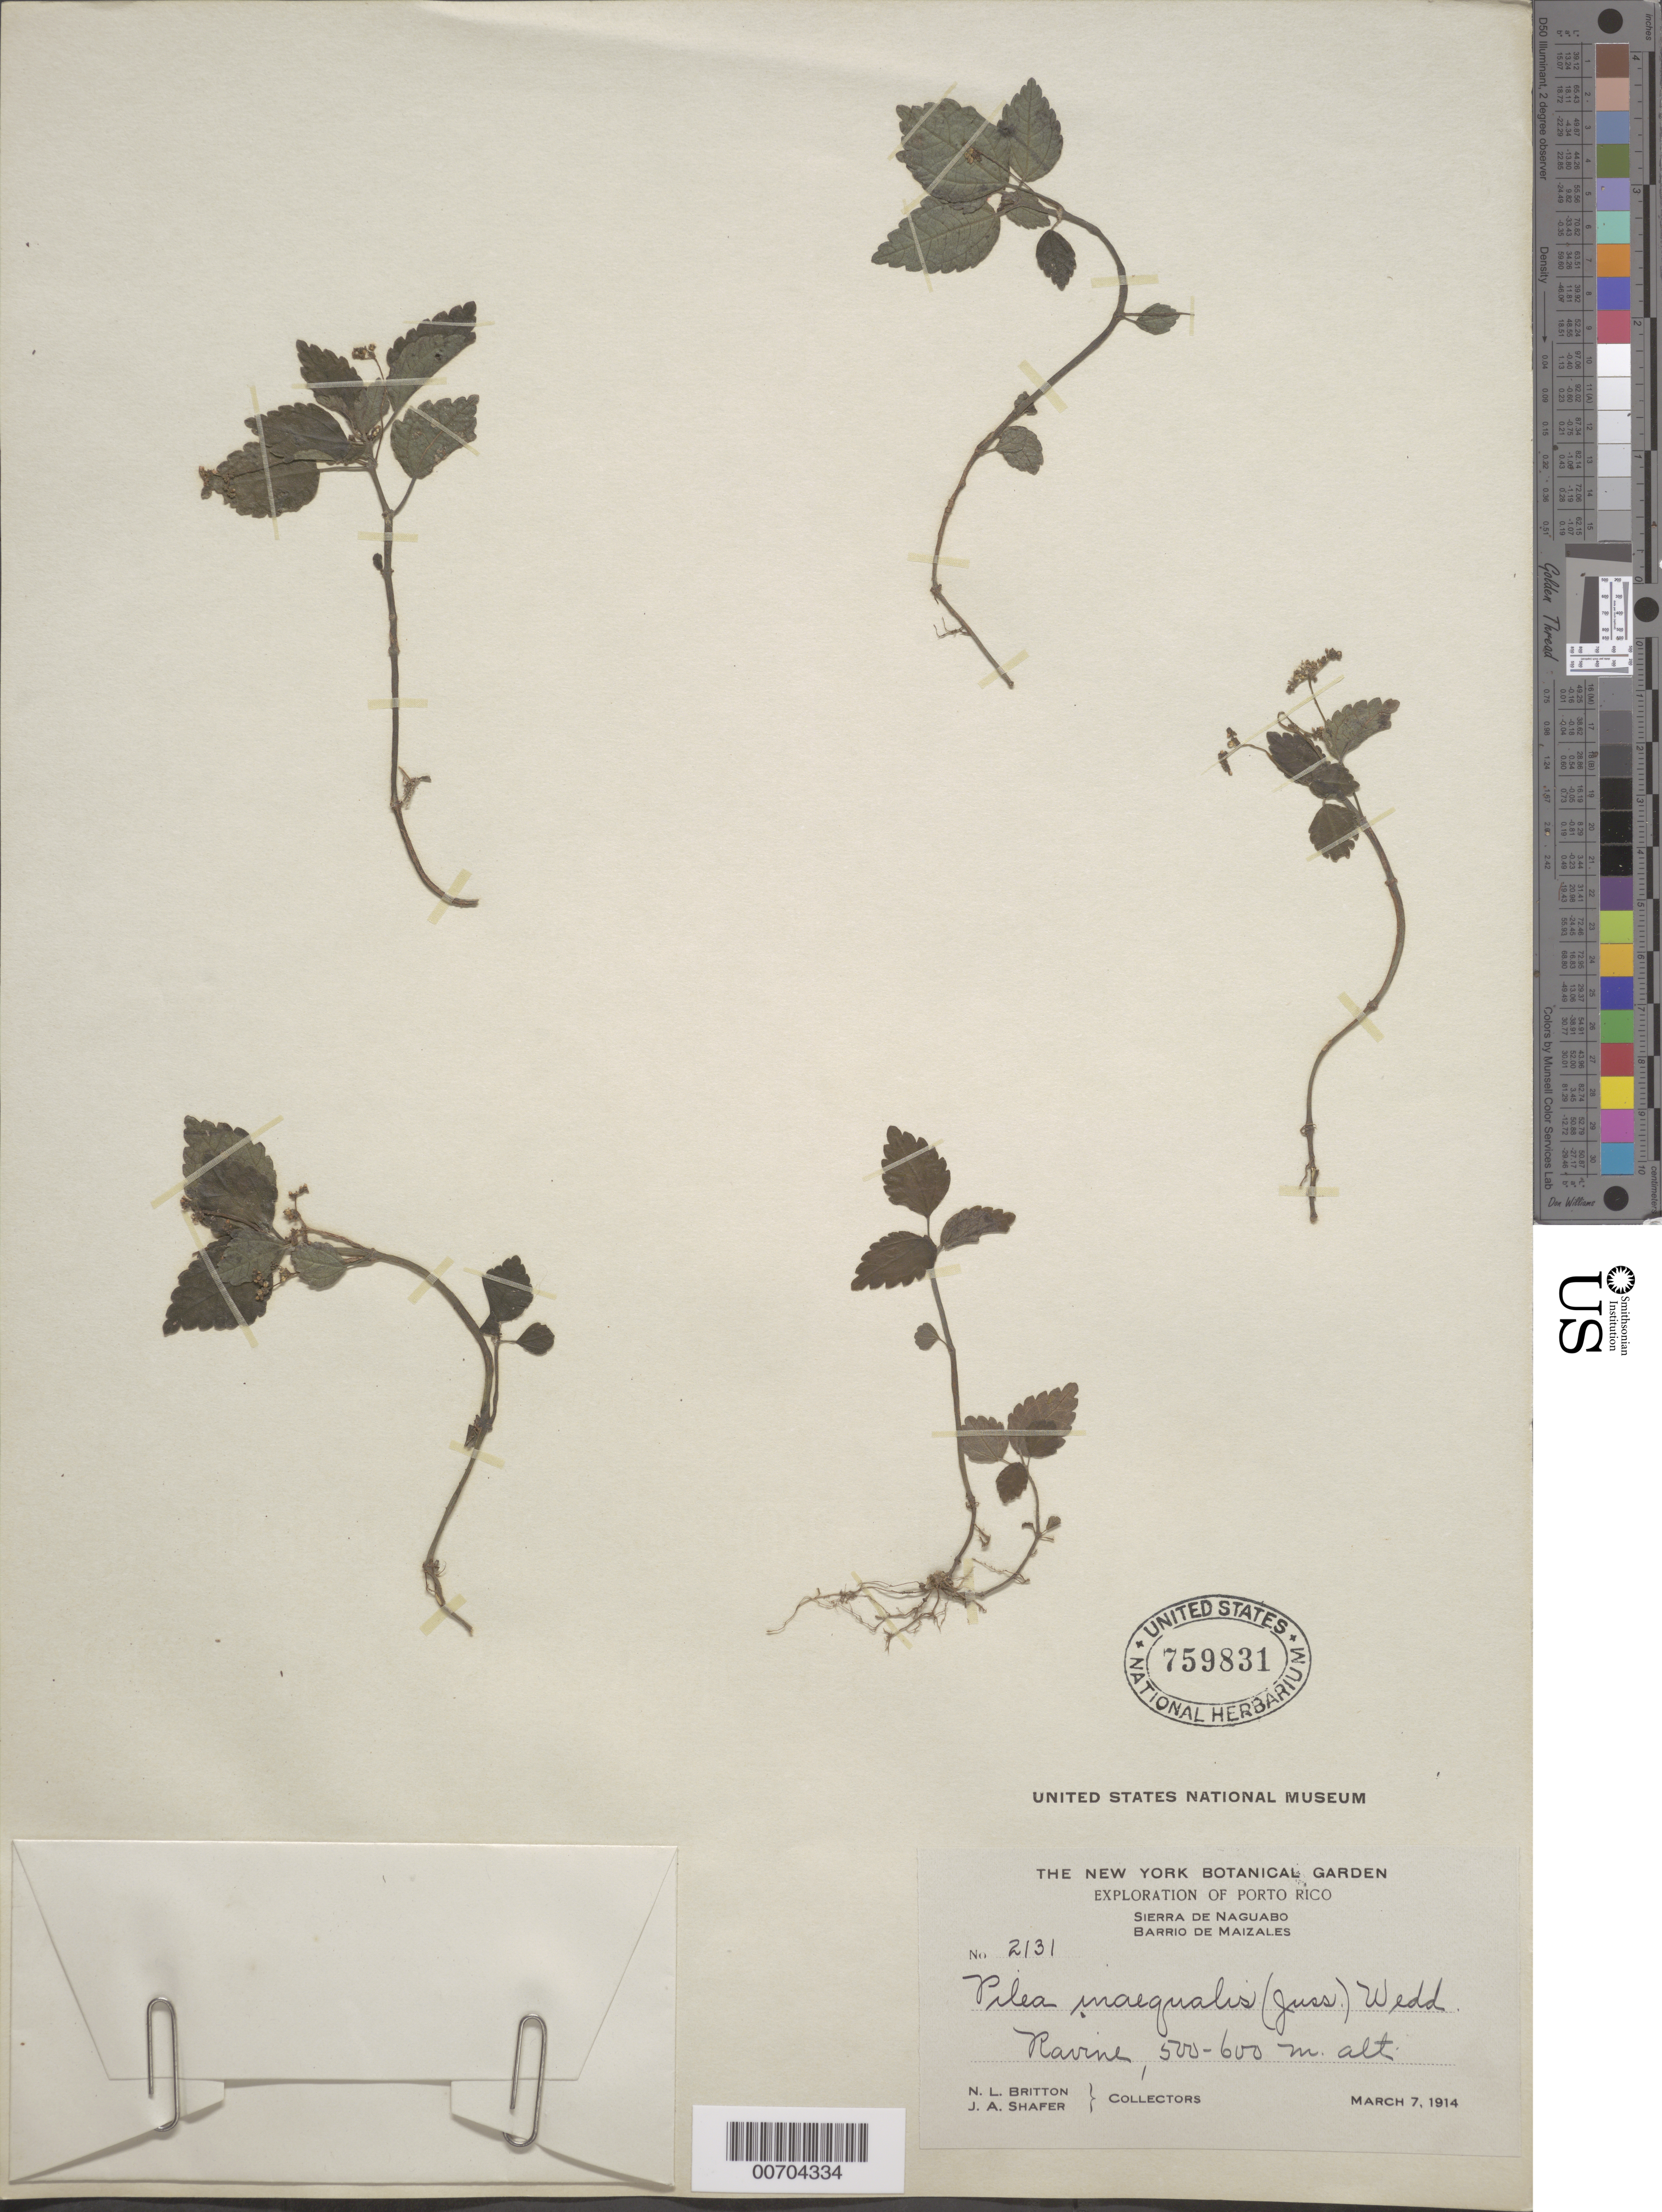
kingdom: Plantae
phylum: Tracheophyta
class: Magnoliopsida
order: Rosales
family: Urticaceae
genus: Pilea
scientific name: Pilea inaequalis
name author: (Juss. ex Poir.) Wedd.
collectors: N. Britton & J. A. Shafer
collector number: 2131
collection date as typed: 07 Mar 1914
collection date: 1914-03-07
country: Puerto Rico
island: Greater Antilles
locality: Sierra de Naguabo, Barrio de Maizales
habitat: Ravine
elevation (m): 500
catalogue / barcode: US 759831